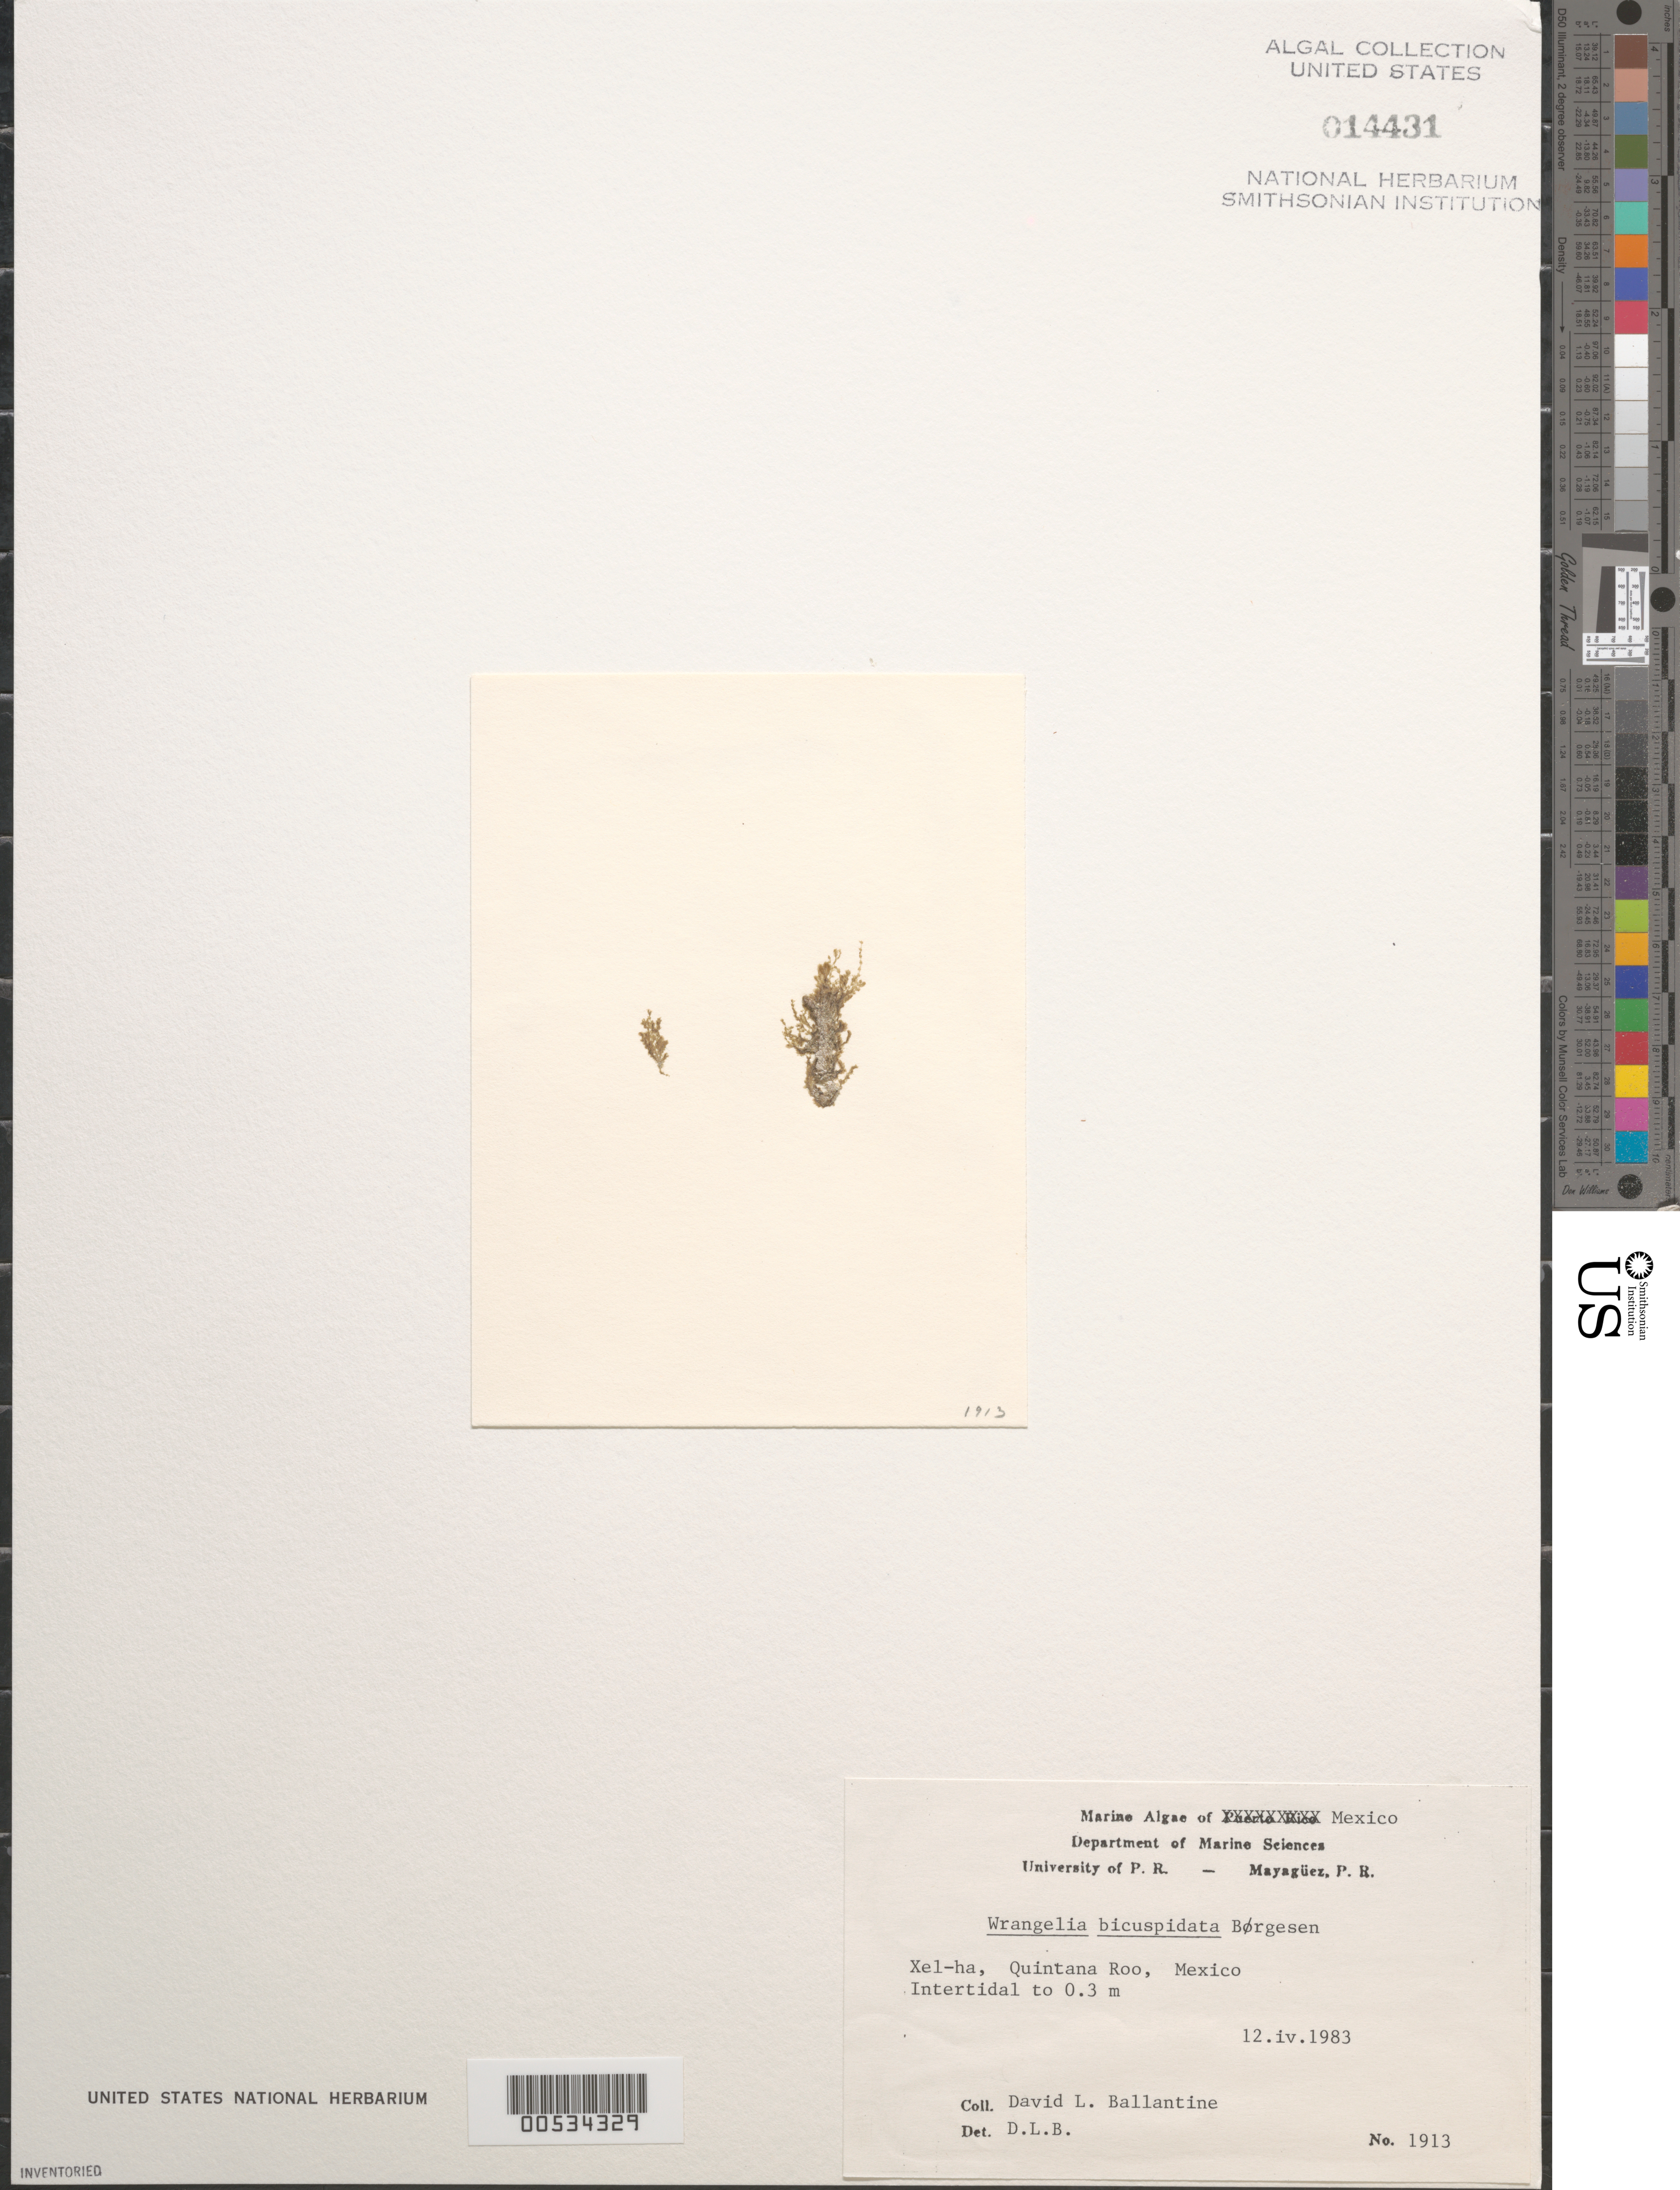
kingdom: Plantae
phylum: Rhodophyta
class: Florideophyceae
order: Ceramiales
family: Wrangeliaceae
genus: Wrangelia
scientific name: Wrangelia bicuspidata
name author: Børgesen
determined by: Ballantine, D. L.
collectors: D.L. Ballantine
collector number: DLB 1913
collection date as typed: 12 Apr 1983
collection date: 1983-04-12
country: Mexico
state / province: Quintana Roo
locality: Xel-ha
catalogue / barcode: US 14431